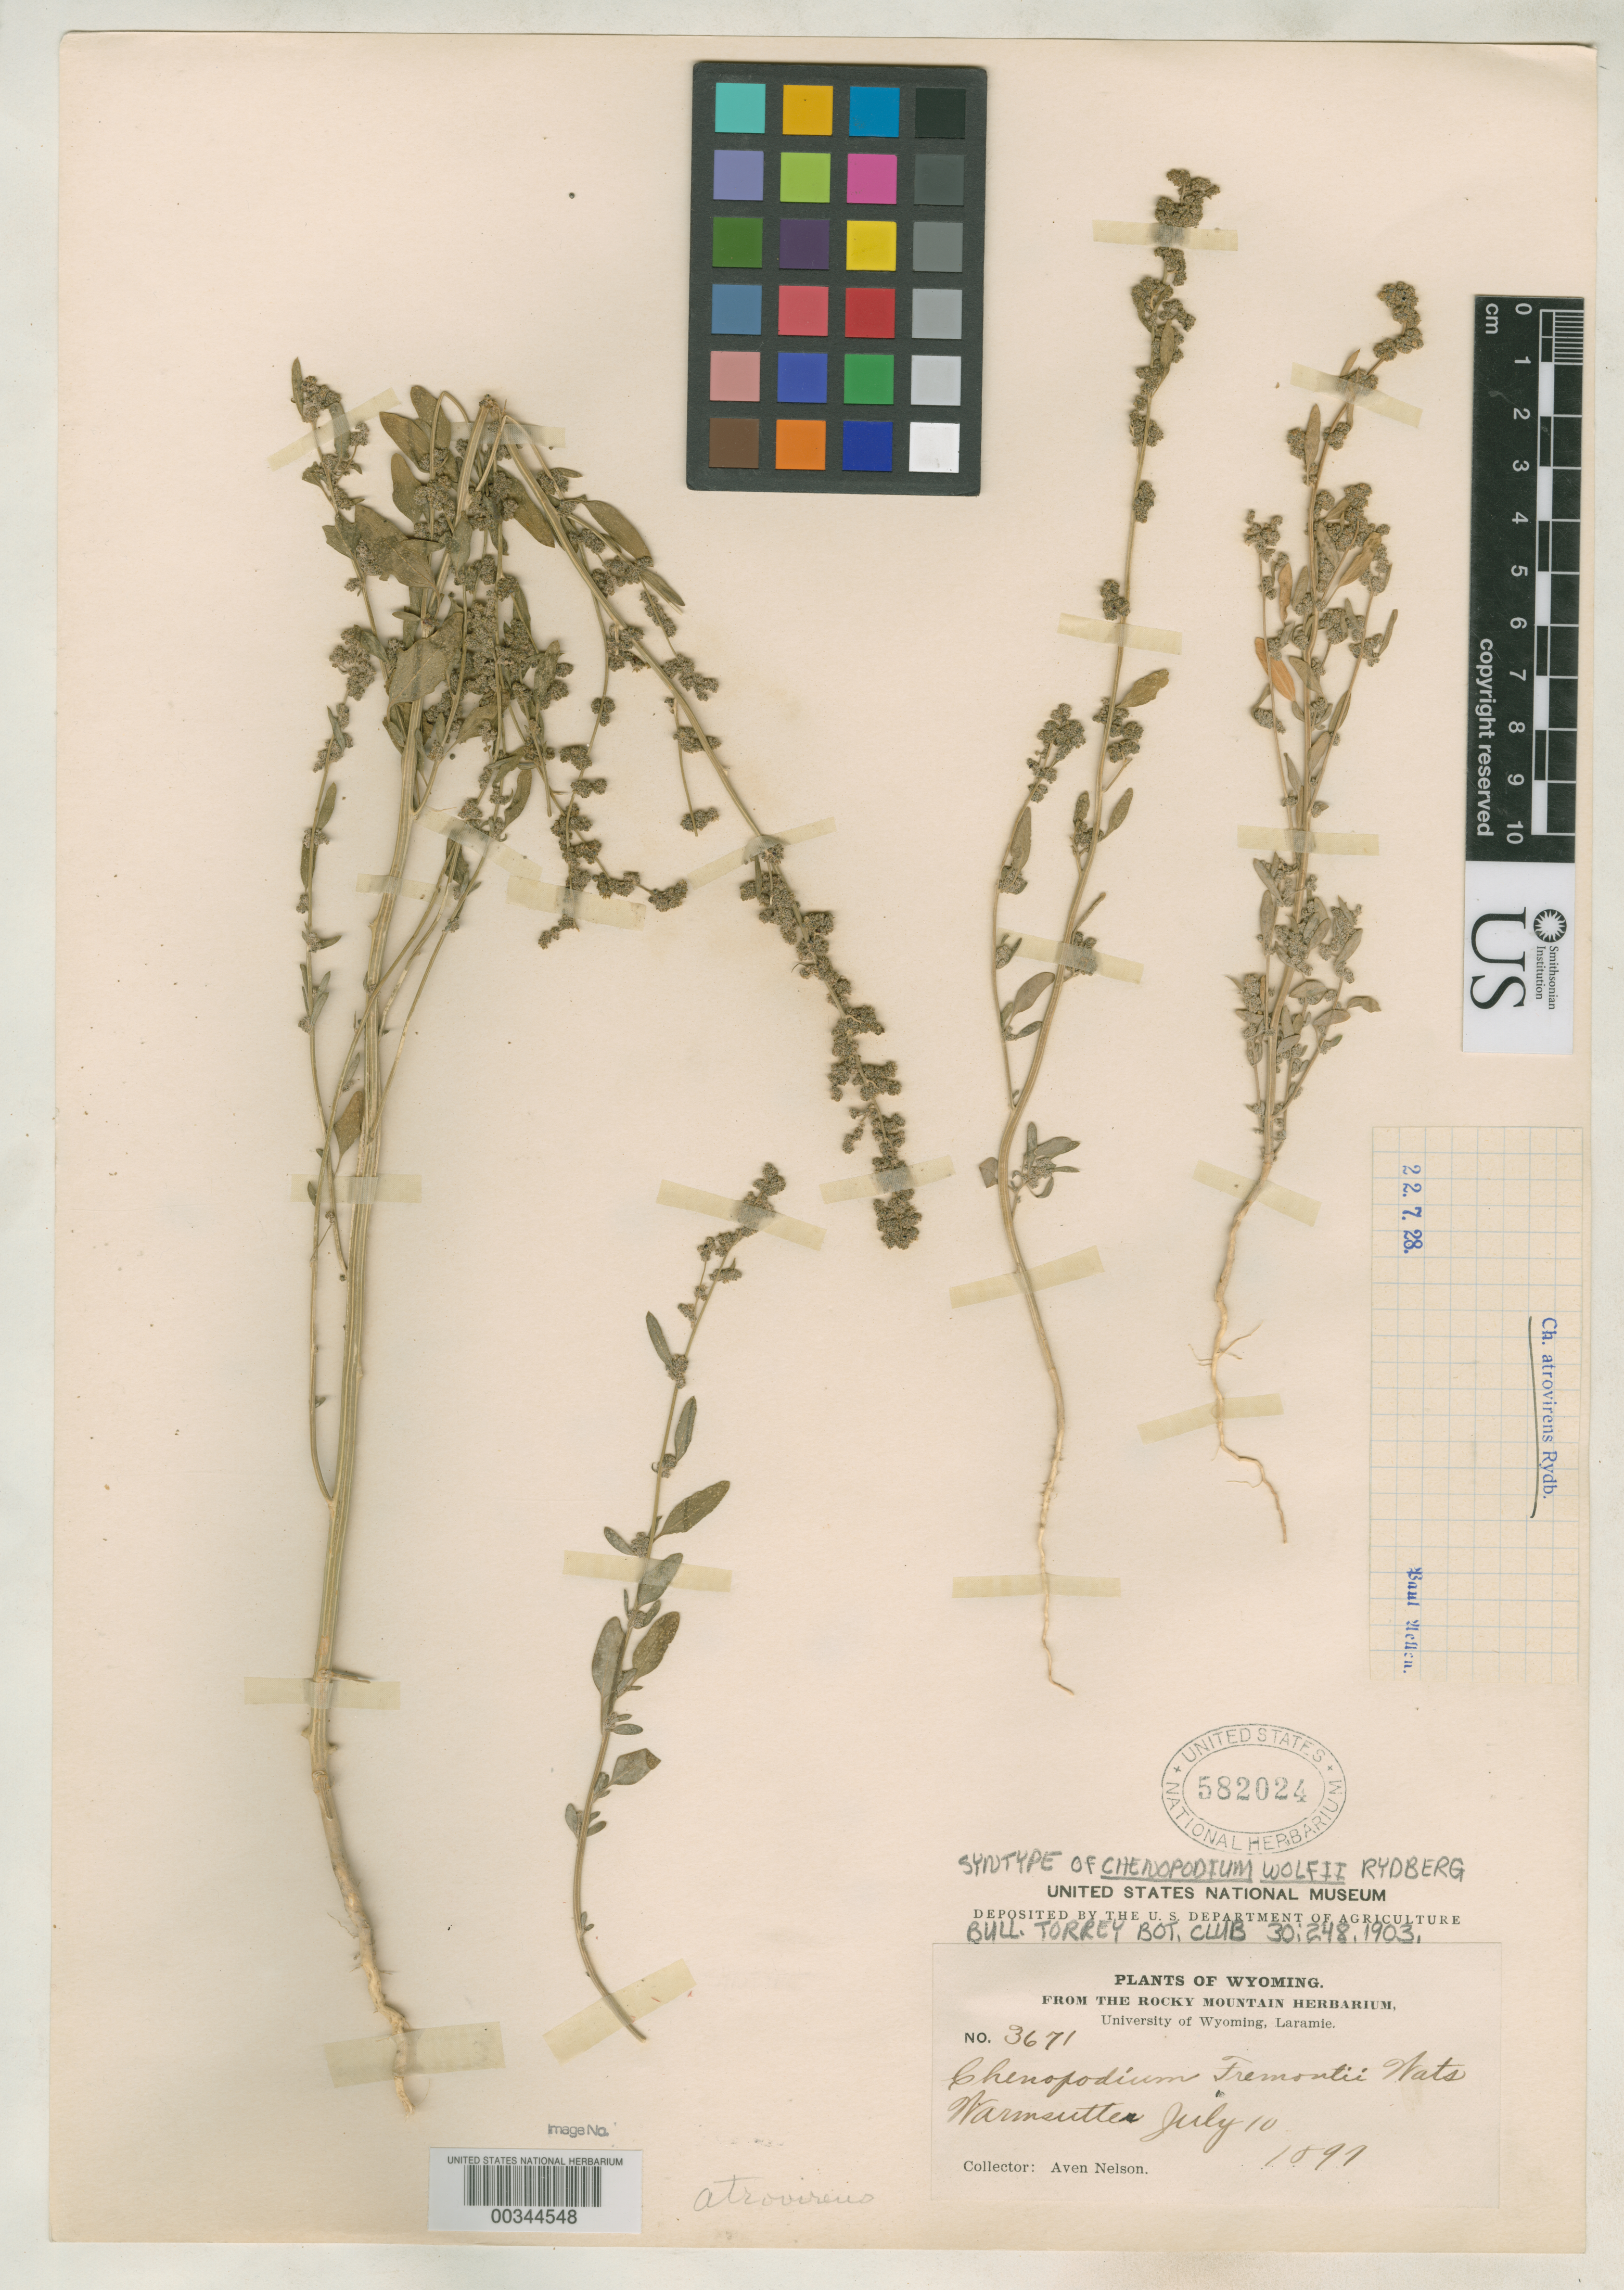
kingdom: Plantae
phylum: Tracheophyta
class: Magnoliopsida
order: Caryophyllales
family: Amaranthaceae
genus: Chenopodium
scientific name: Chenopodium wolfii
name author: Rydb.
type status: Paratype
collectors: A. Nelson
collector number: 3671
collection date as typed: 10 Jul 1897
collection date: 1897-07-10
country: United States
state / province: Wyoming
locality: Warmsutte(n).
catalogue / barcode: US 582024